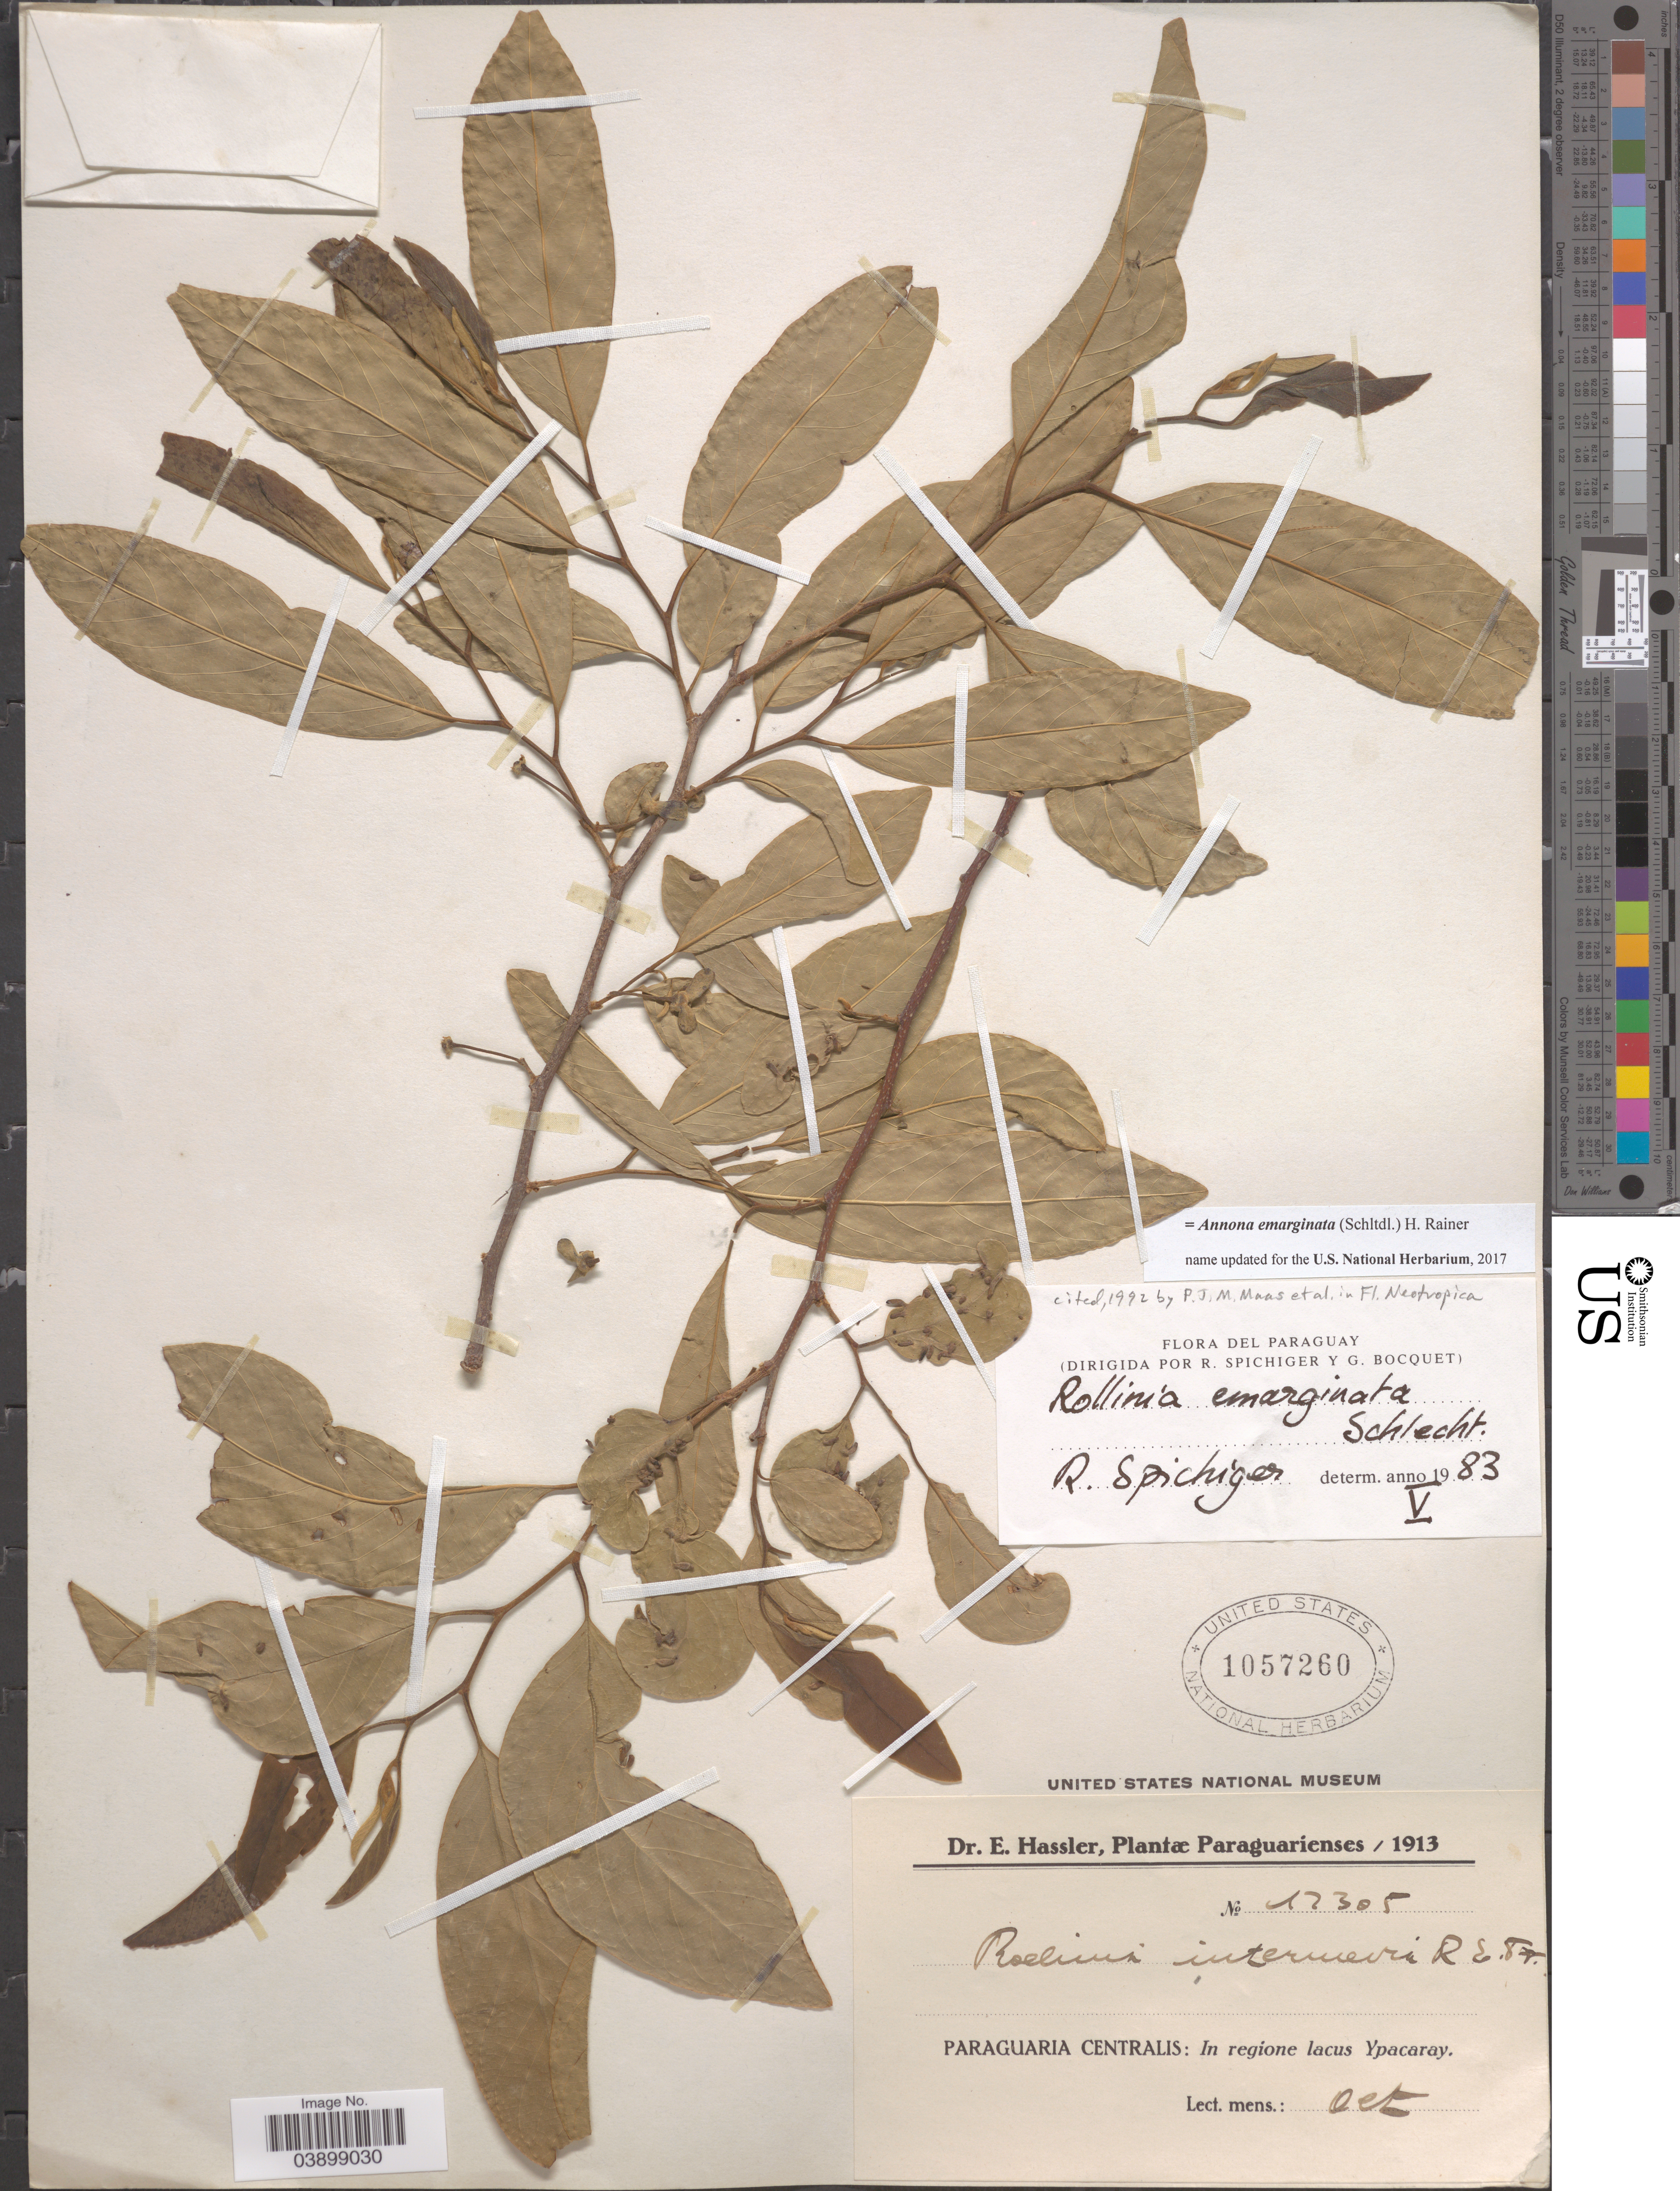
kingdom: Plantae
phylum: Tracheophyta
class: Magnoliopsida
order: Magnoliales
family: Annonaceae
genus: Annona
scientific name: Annona emarginata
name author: (Schltdl.) H. Rainer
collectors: E. Hassler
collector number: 12305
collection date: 1913-10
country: Paraguay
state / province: Central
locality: Paraguaria Centralis: In regione lacus Ypacaray.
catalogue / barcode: US 1057260